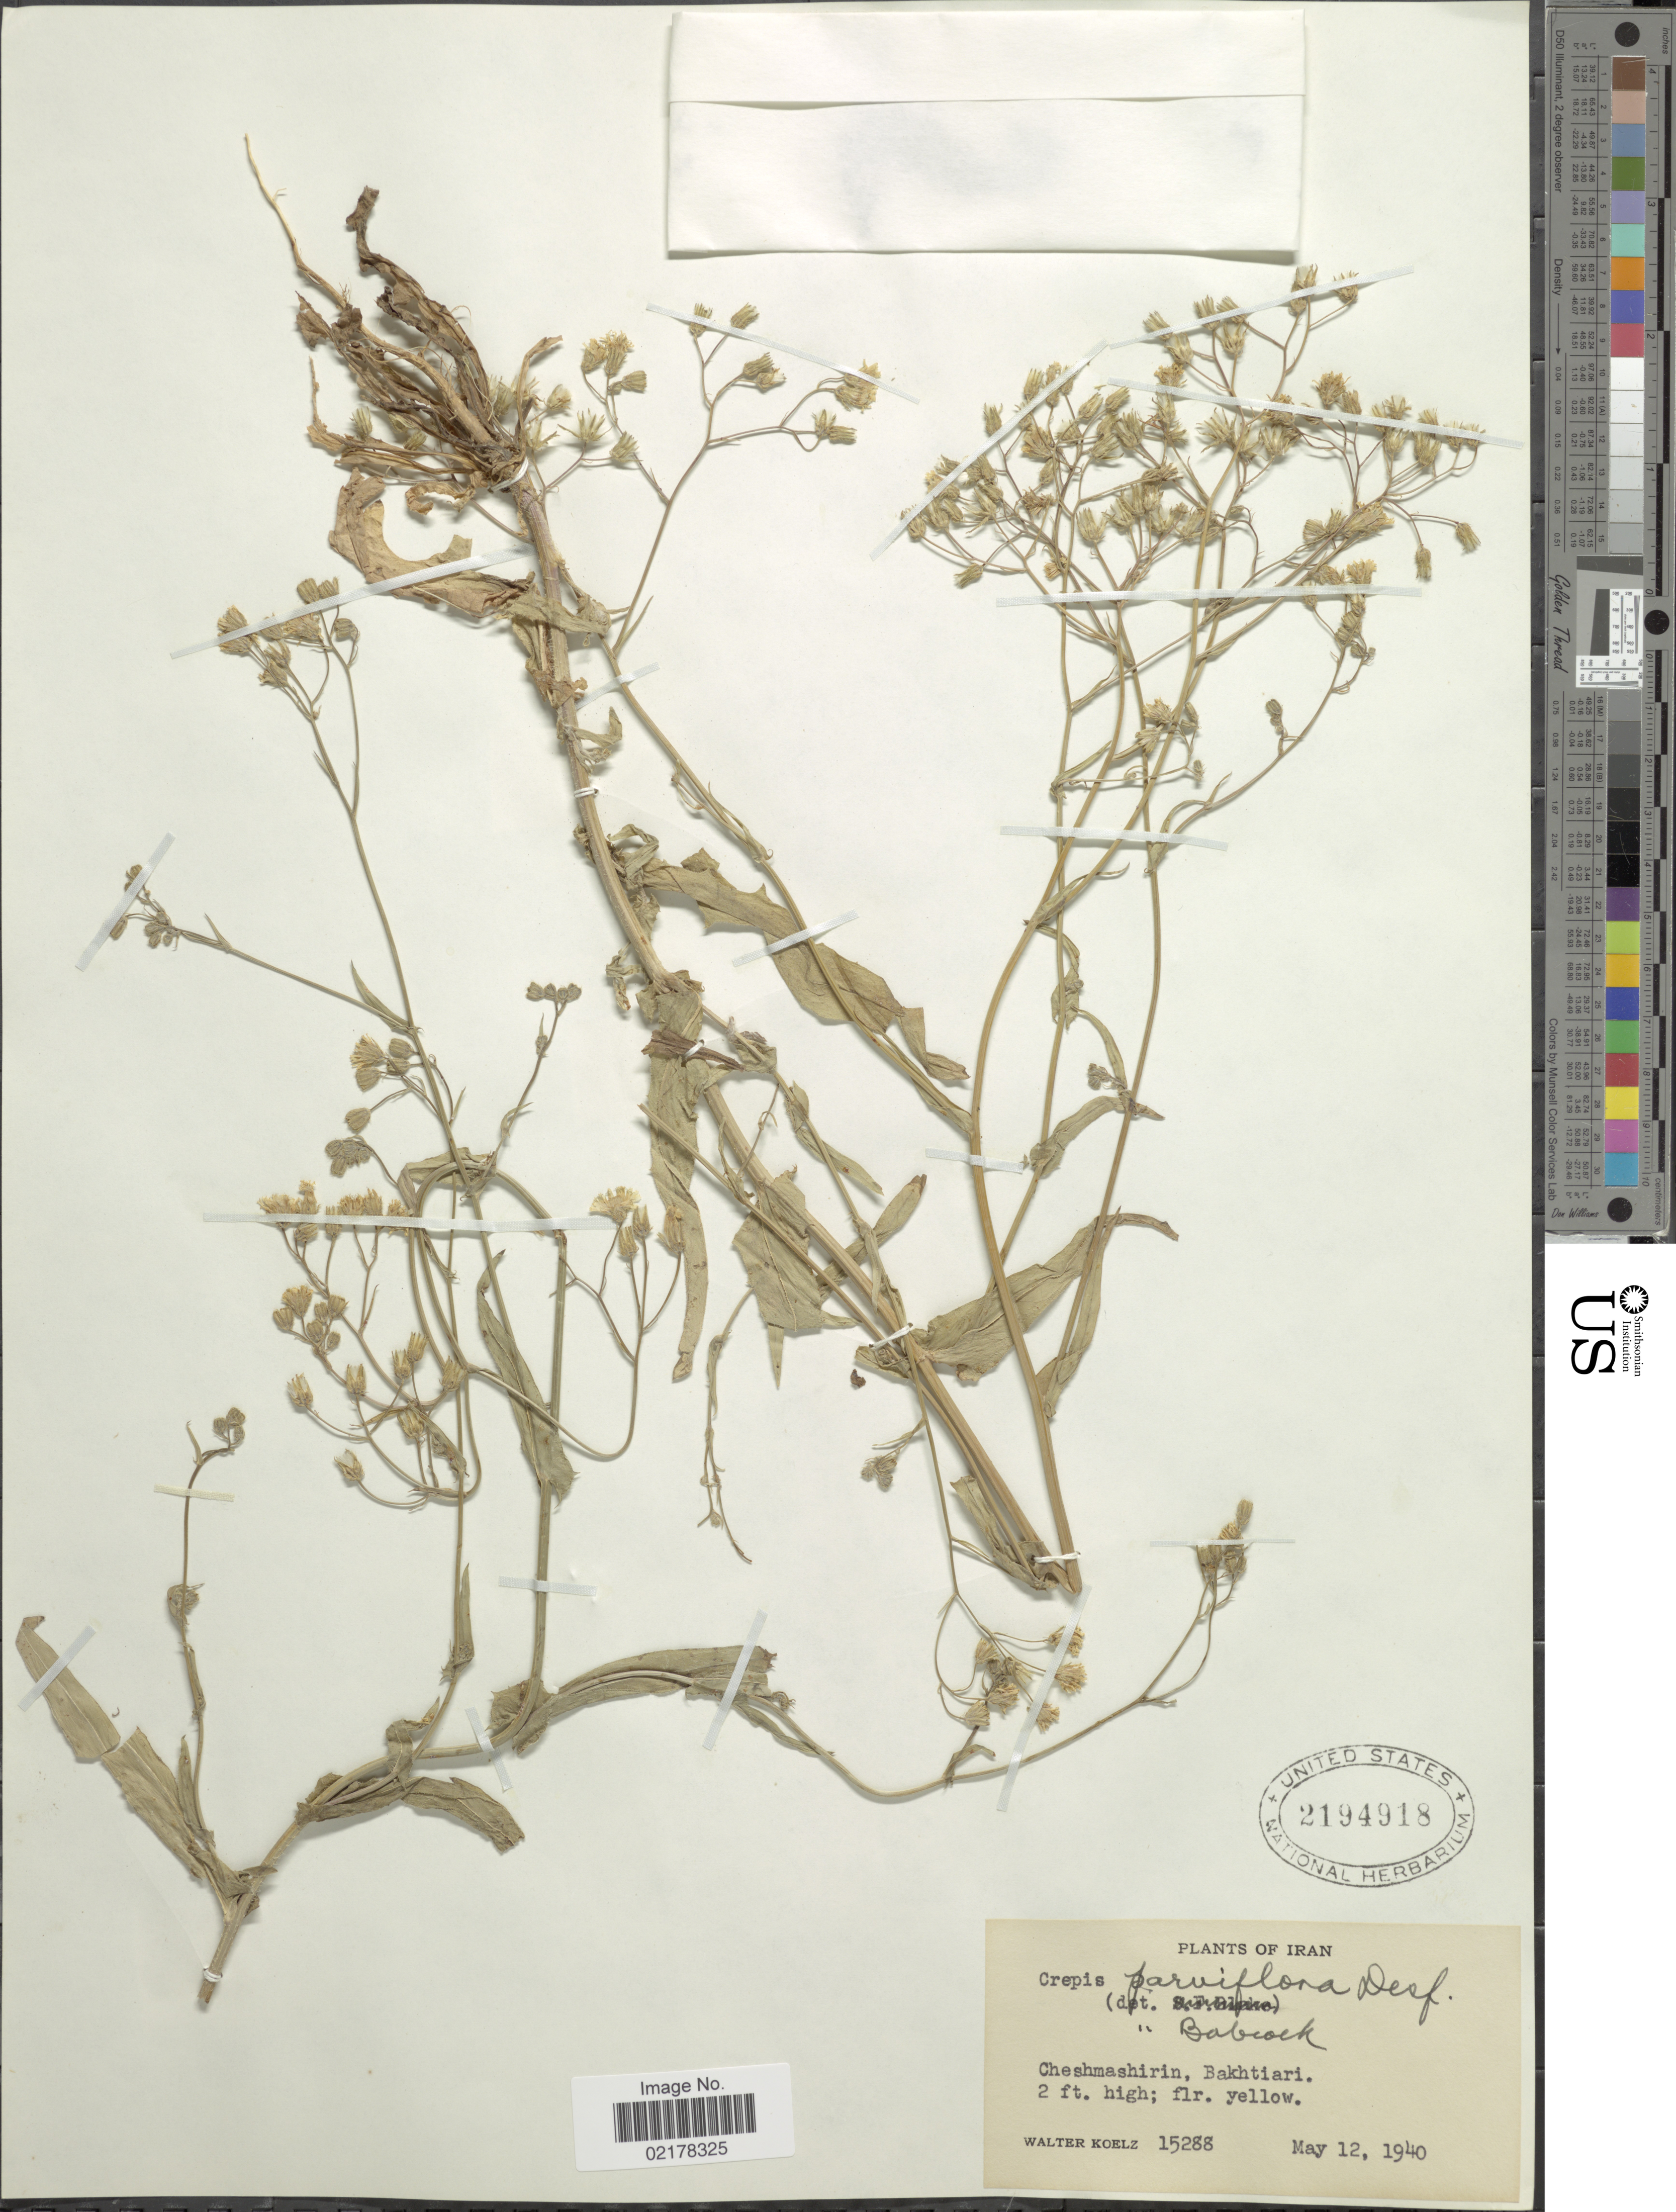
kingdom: Plantae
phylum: Tracheophyta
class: Magnoliopsida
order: Asterales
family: Asteraceae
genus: Crepis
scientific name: Crepis virens subsp. parviflora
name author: Arcang.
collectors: W. N. Koelz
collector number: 15288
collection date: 1940-05-12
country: Iran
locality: Cheshmashirin, Bakhtiari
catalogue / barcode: US 2194918